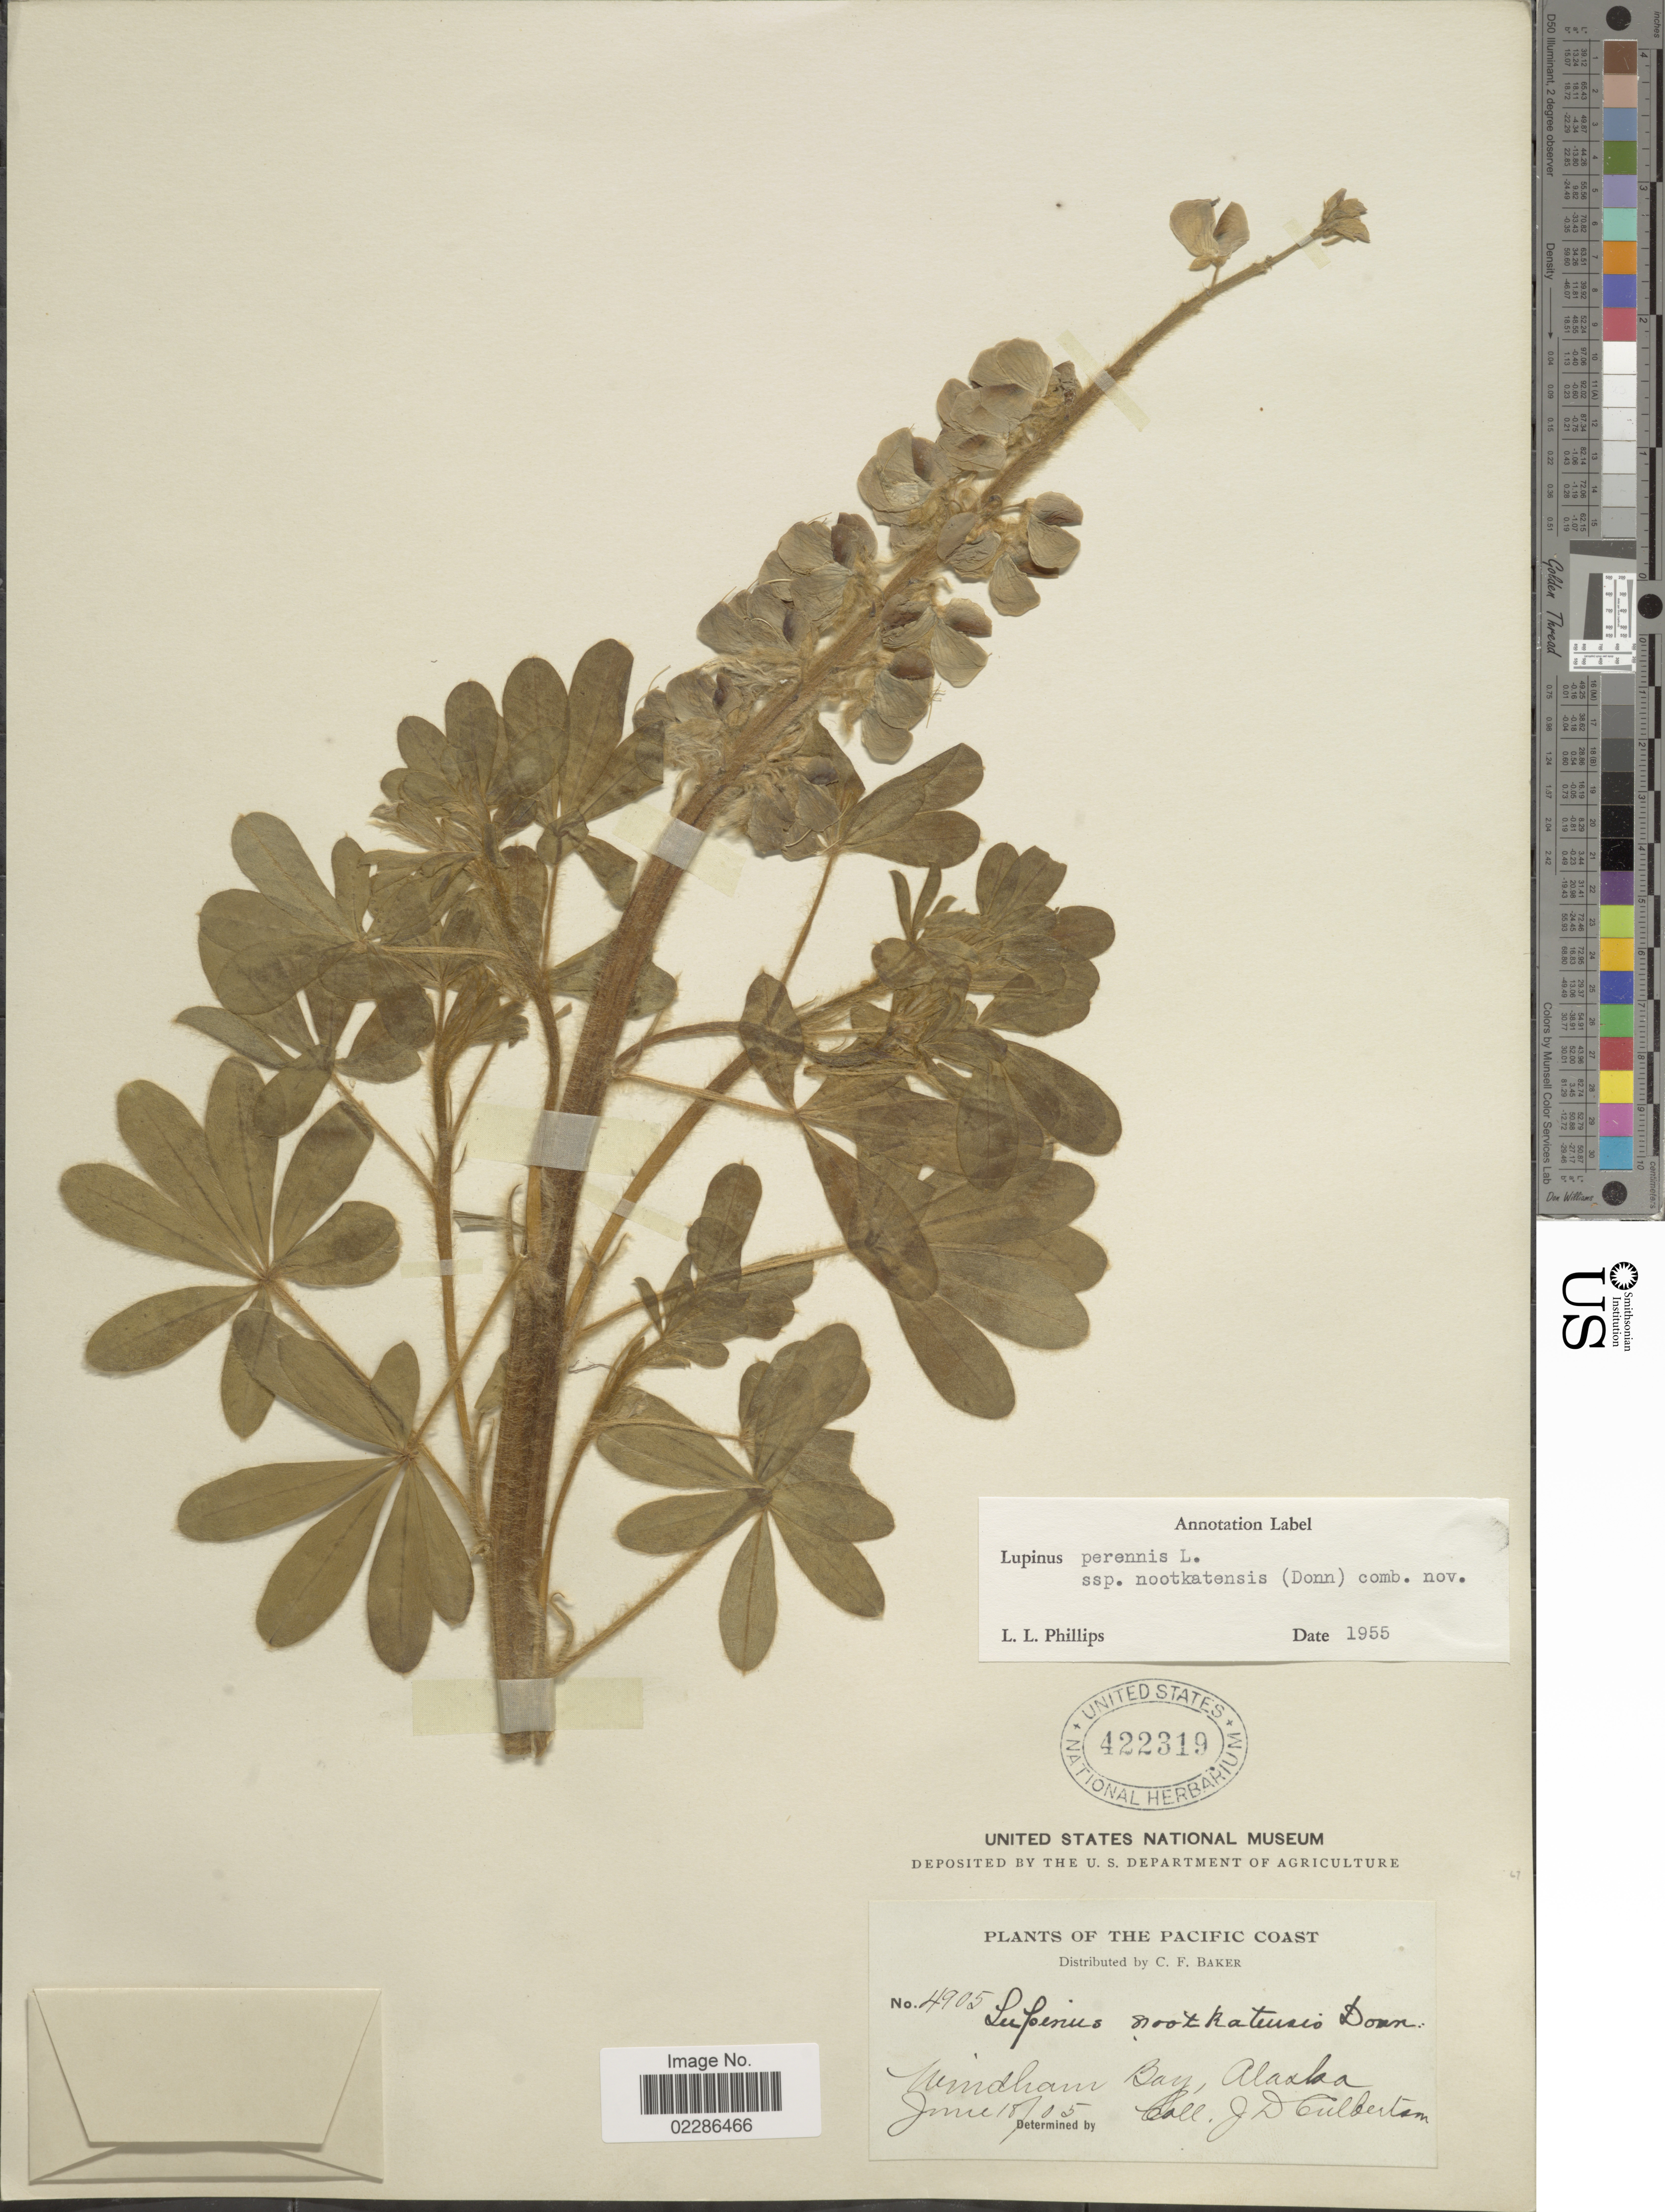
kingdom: Plantae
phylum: Tracheophyta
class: Magnoliopsida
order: Fabales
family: Fabaceae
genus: Lupinus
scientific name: Lupinus nootkatensis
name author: Donn ex Sims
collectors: J. Culberton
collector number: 4905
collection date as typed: Transcribed d/m/y: 18/6/5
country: United States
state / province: Alaska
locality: The Pacific Coast, Windham Bay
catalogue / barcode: US 422319